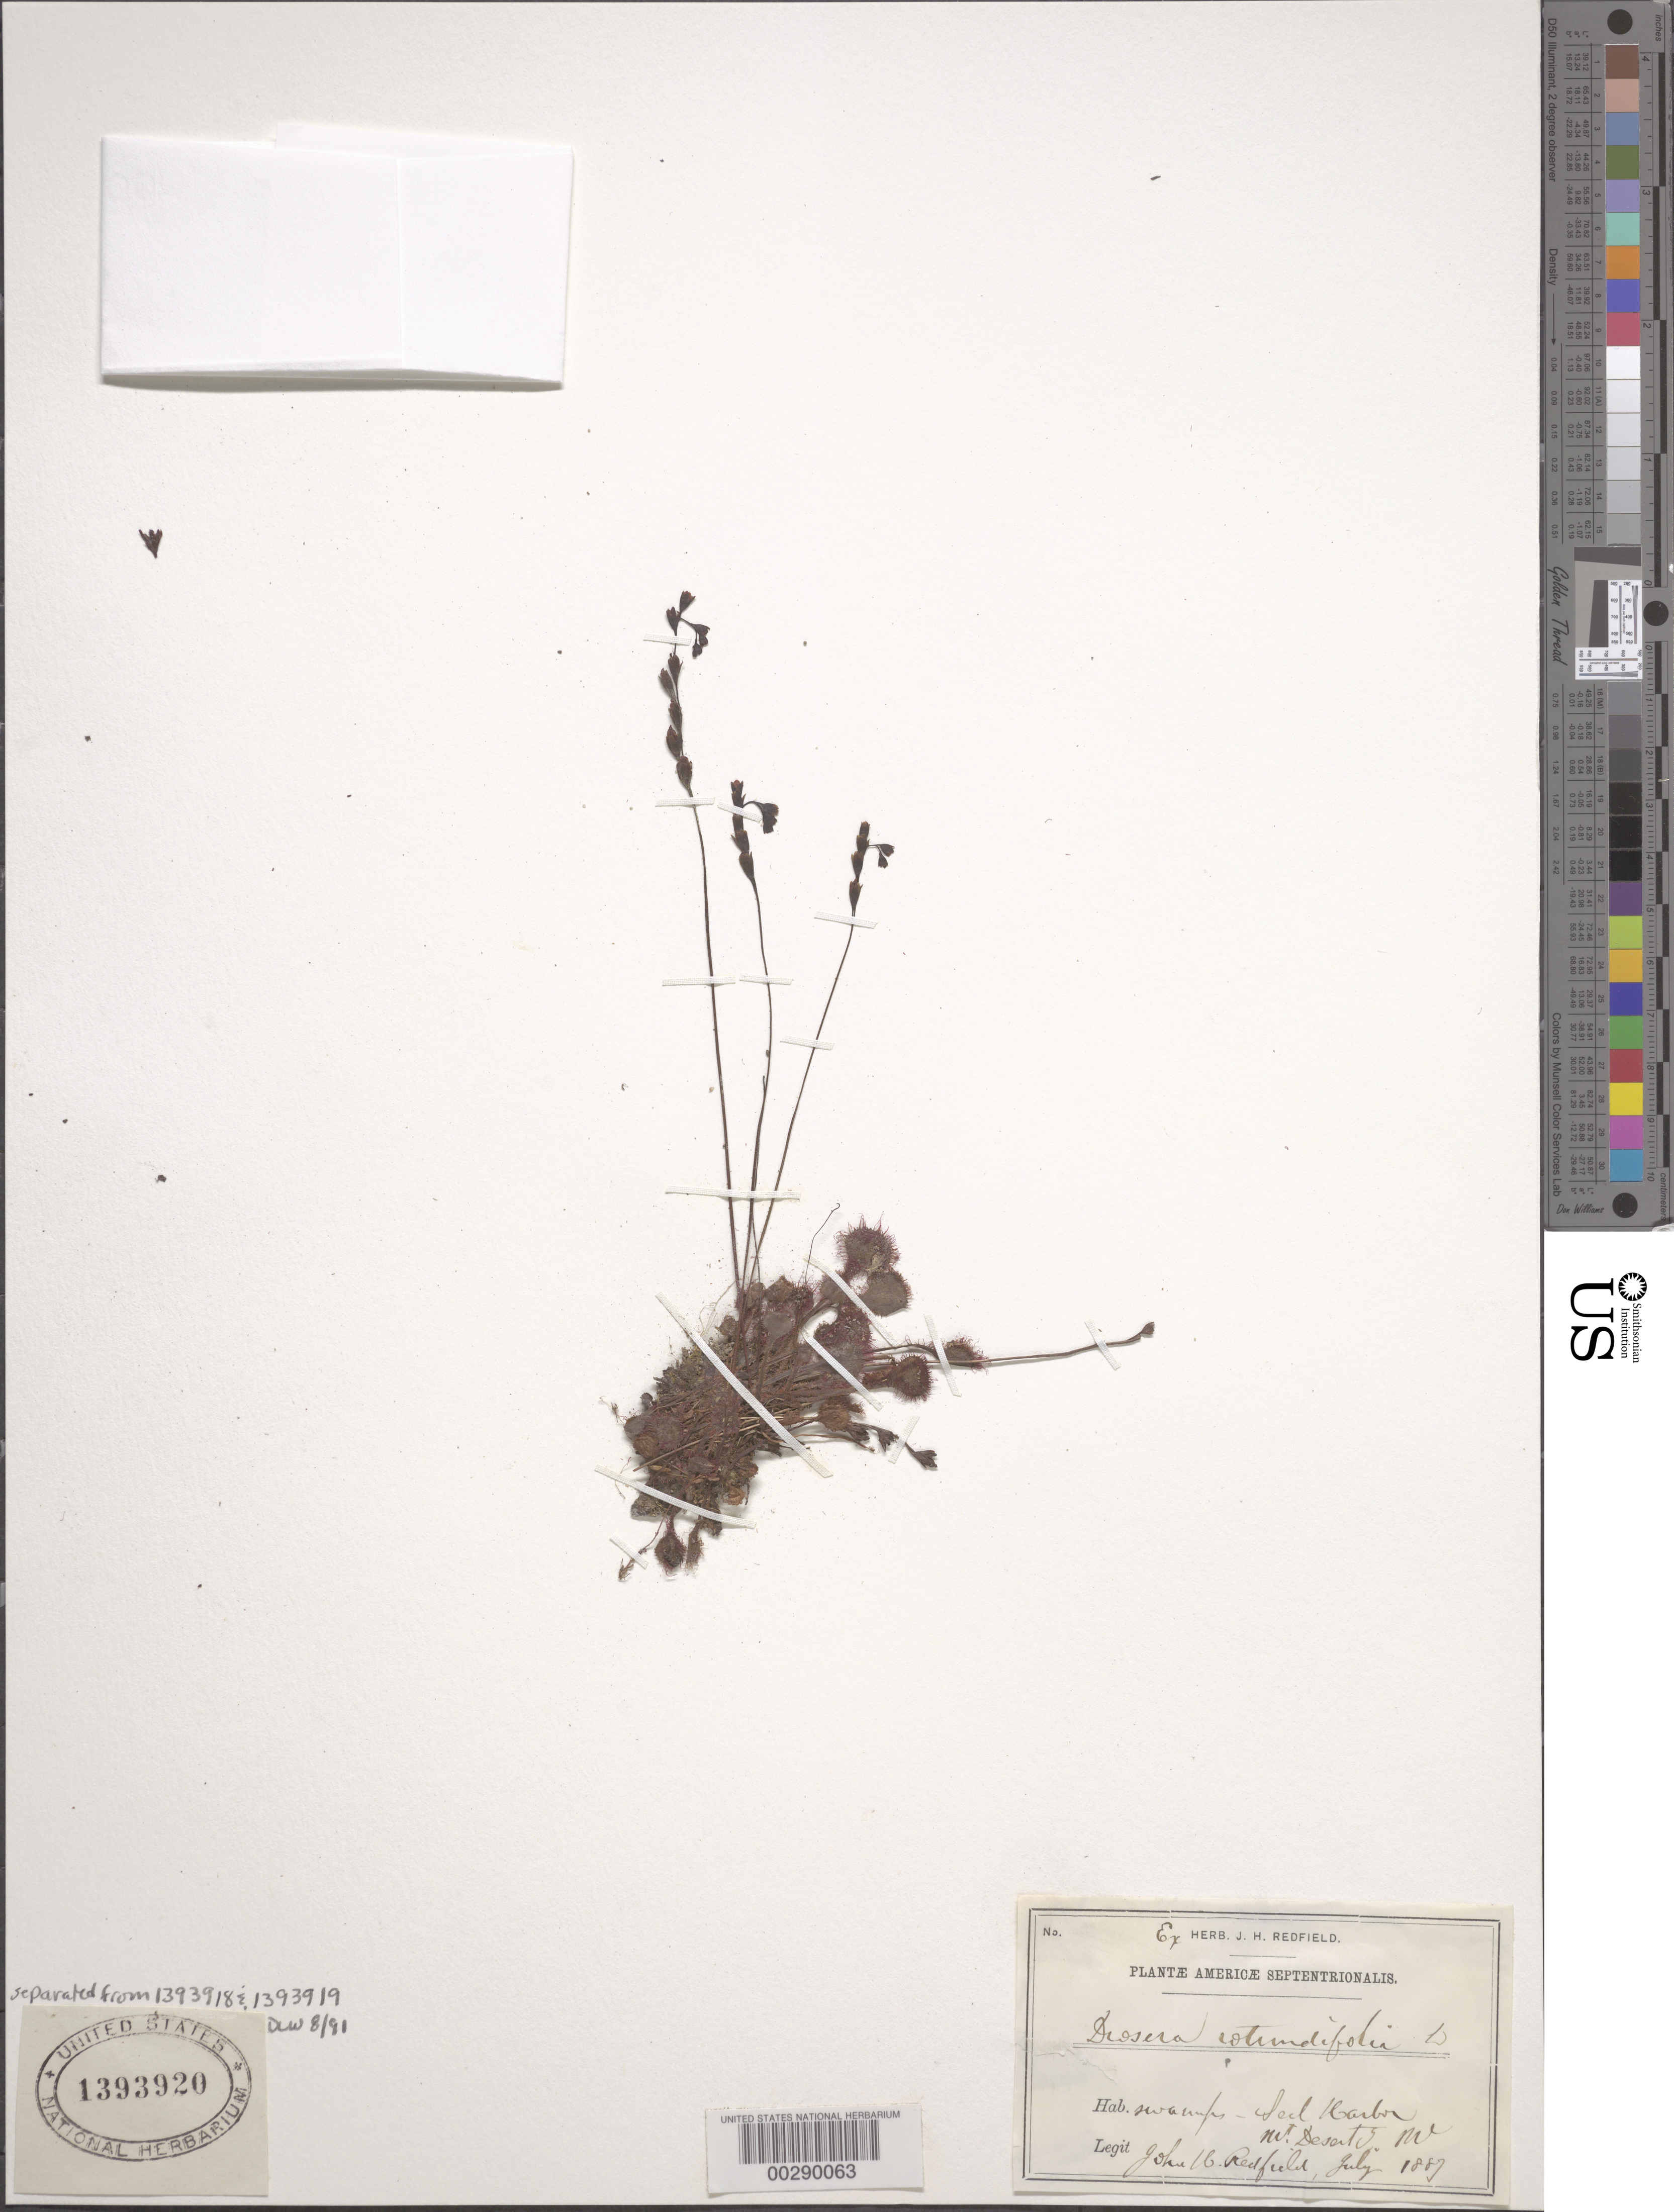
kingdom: Plantae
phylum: Tracheophyta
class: Magnoliopsida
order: Caryophyllales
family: Droseraceae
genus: Drosera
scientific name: Drosera rotundifolia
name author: L.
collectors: J. Redfield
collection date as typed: Jul 1887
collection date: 1887-07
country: United States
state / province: Maine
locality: Sack harbor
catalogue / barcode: US 1393920